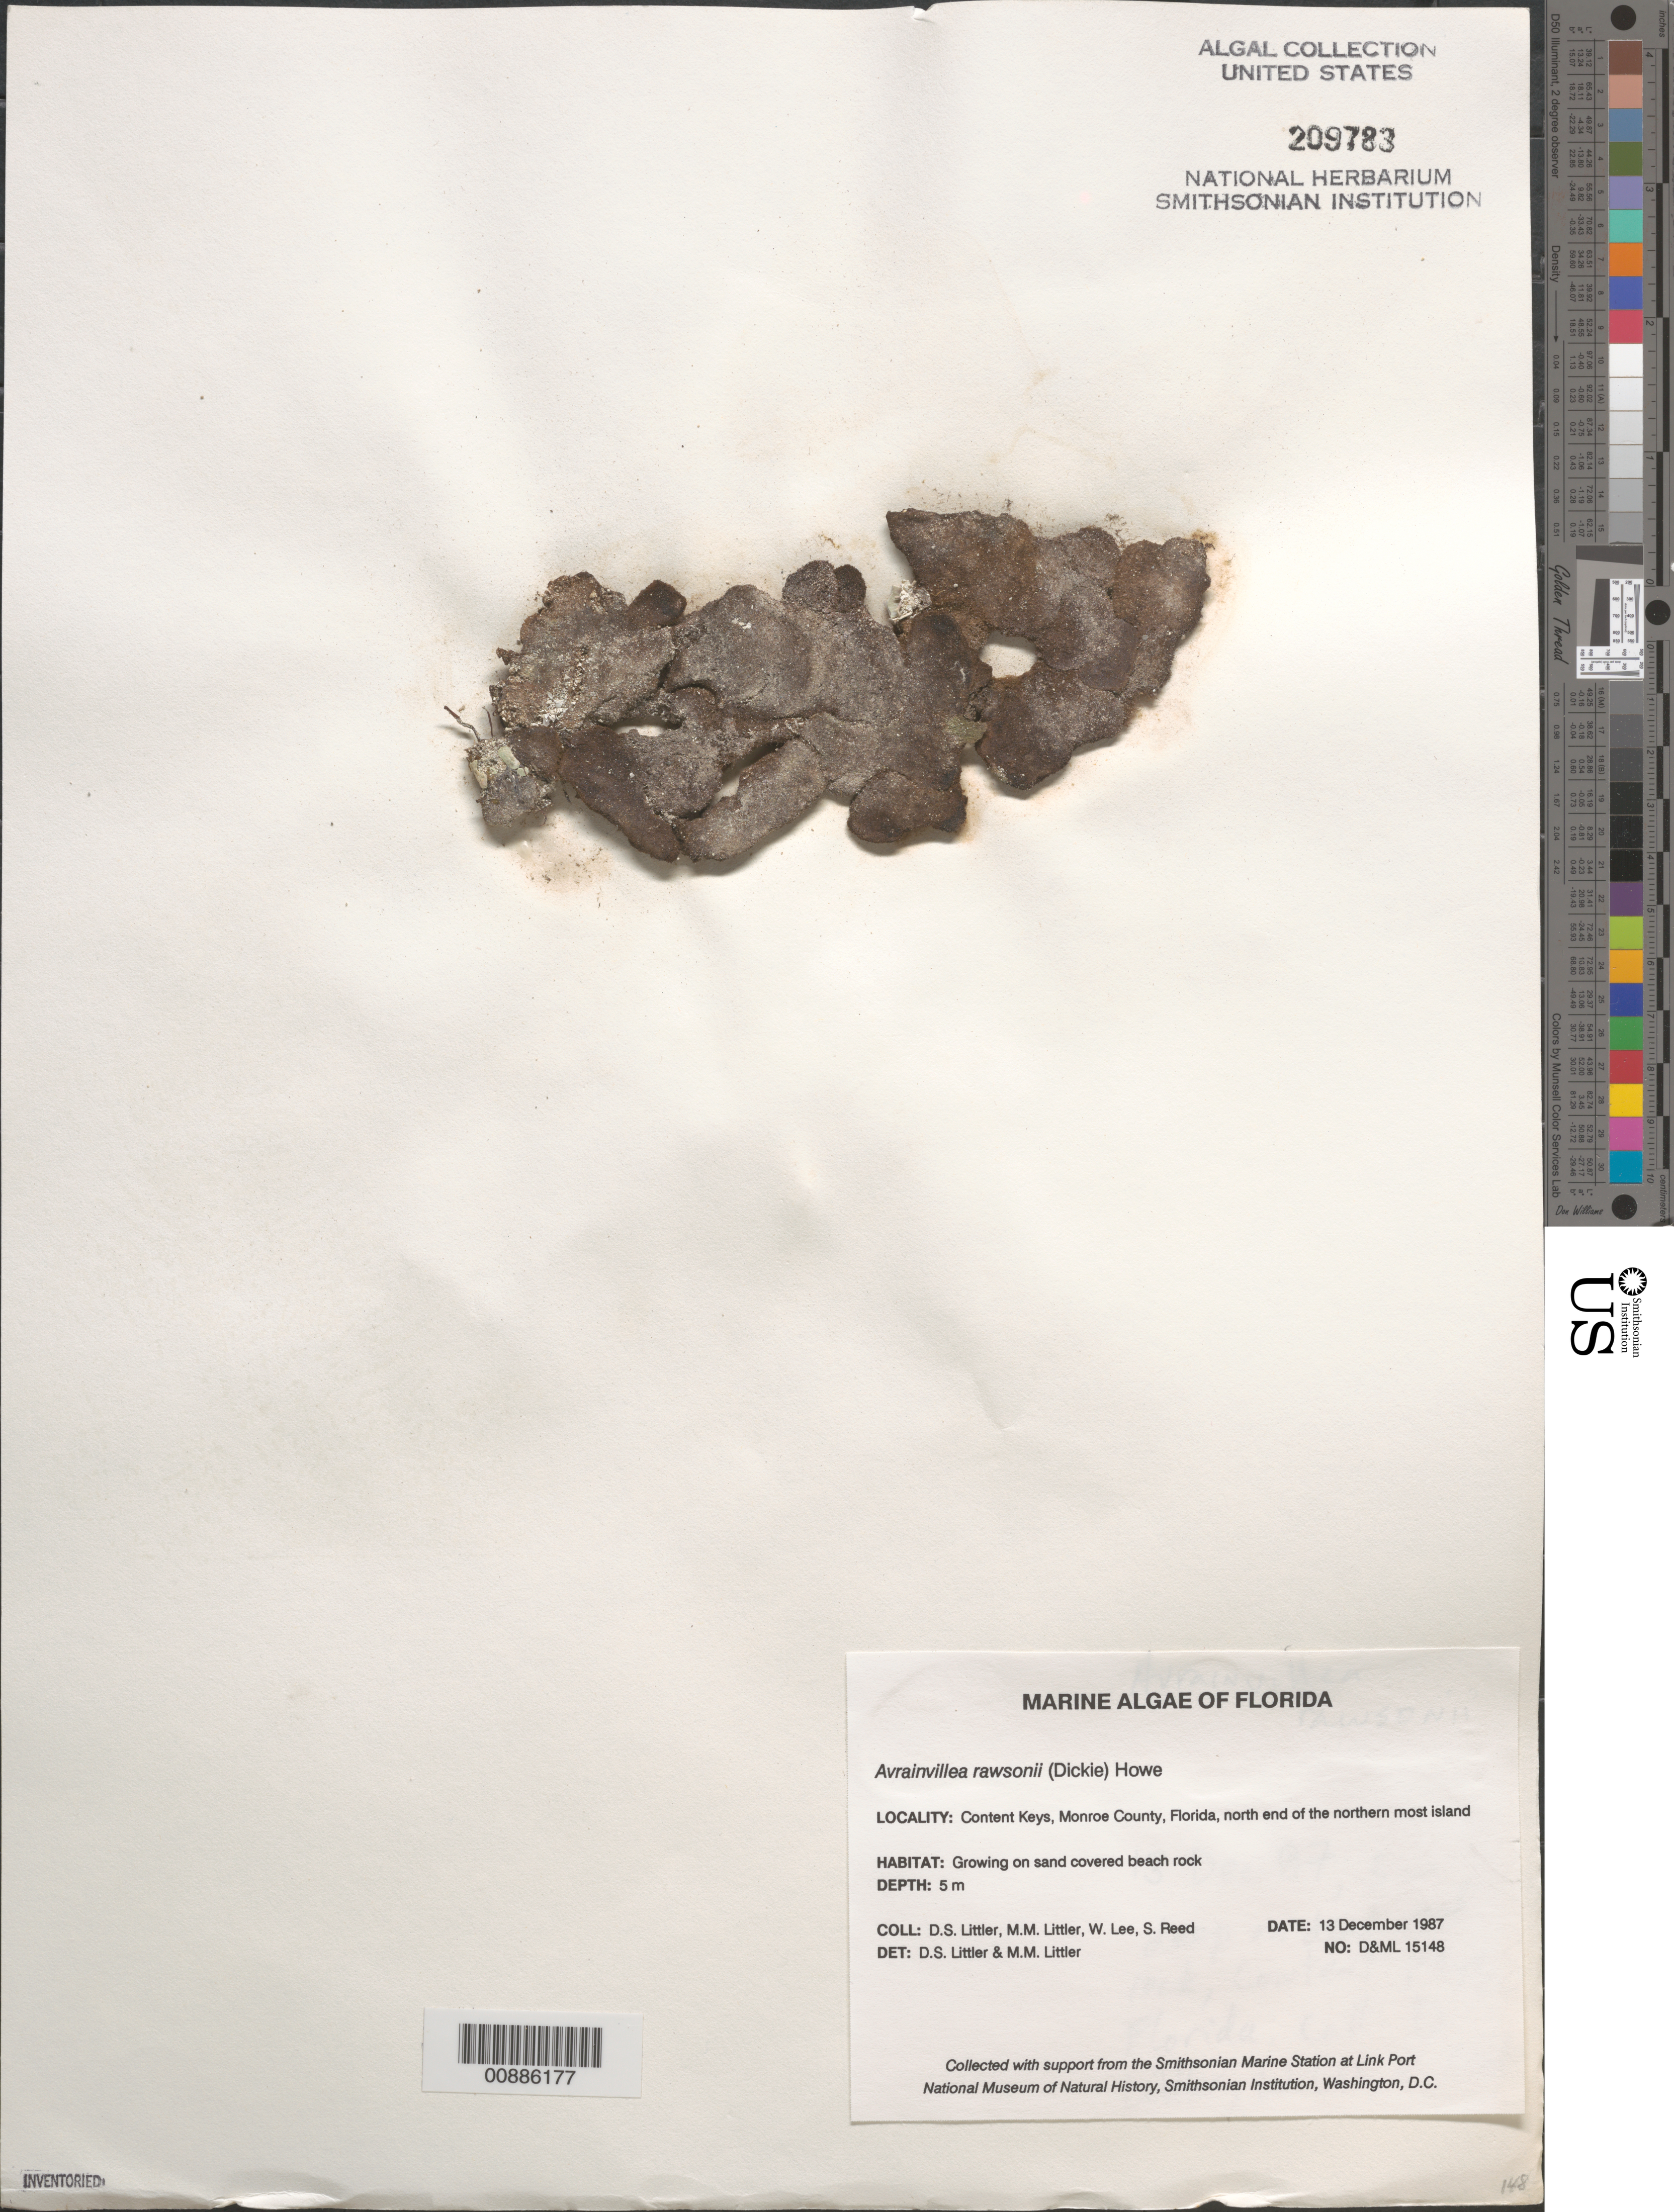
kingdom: Plantae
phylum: Chlorophyta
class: Ulvophyceae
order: Bryopsidales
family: Dichotomosiphonaceae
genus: Avrainvillea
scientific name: Avrainvillea rawsonii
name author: (Dickie) M. Howe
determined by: Littler, D. S.; Littler, M. M.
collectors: D. S. Littler, M. M. Littler, W. Lee & S. Reed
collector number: D&ML 15148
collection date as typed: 13 Dec 1987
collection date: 1987-12-13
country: United States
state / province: Florida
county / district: Monroe County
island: Content Keys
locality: Northernmost island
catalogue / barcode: US 209783